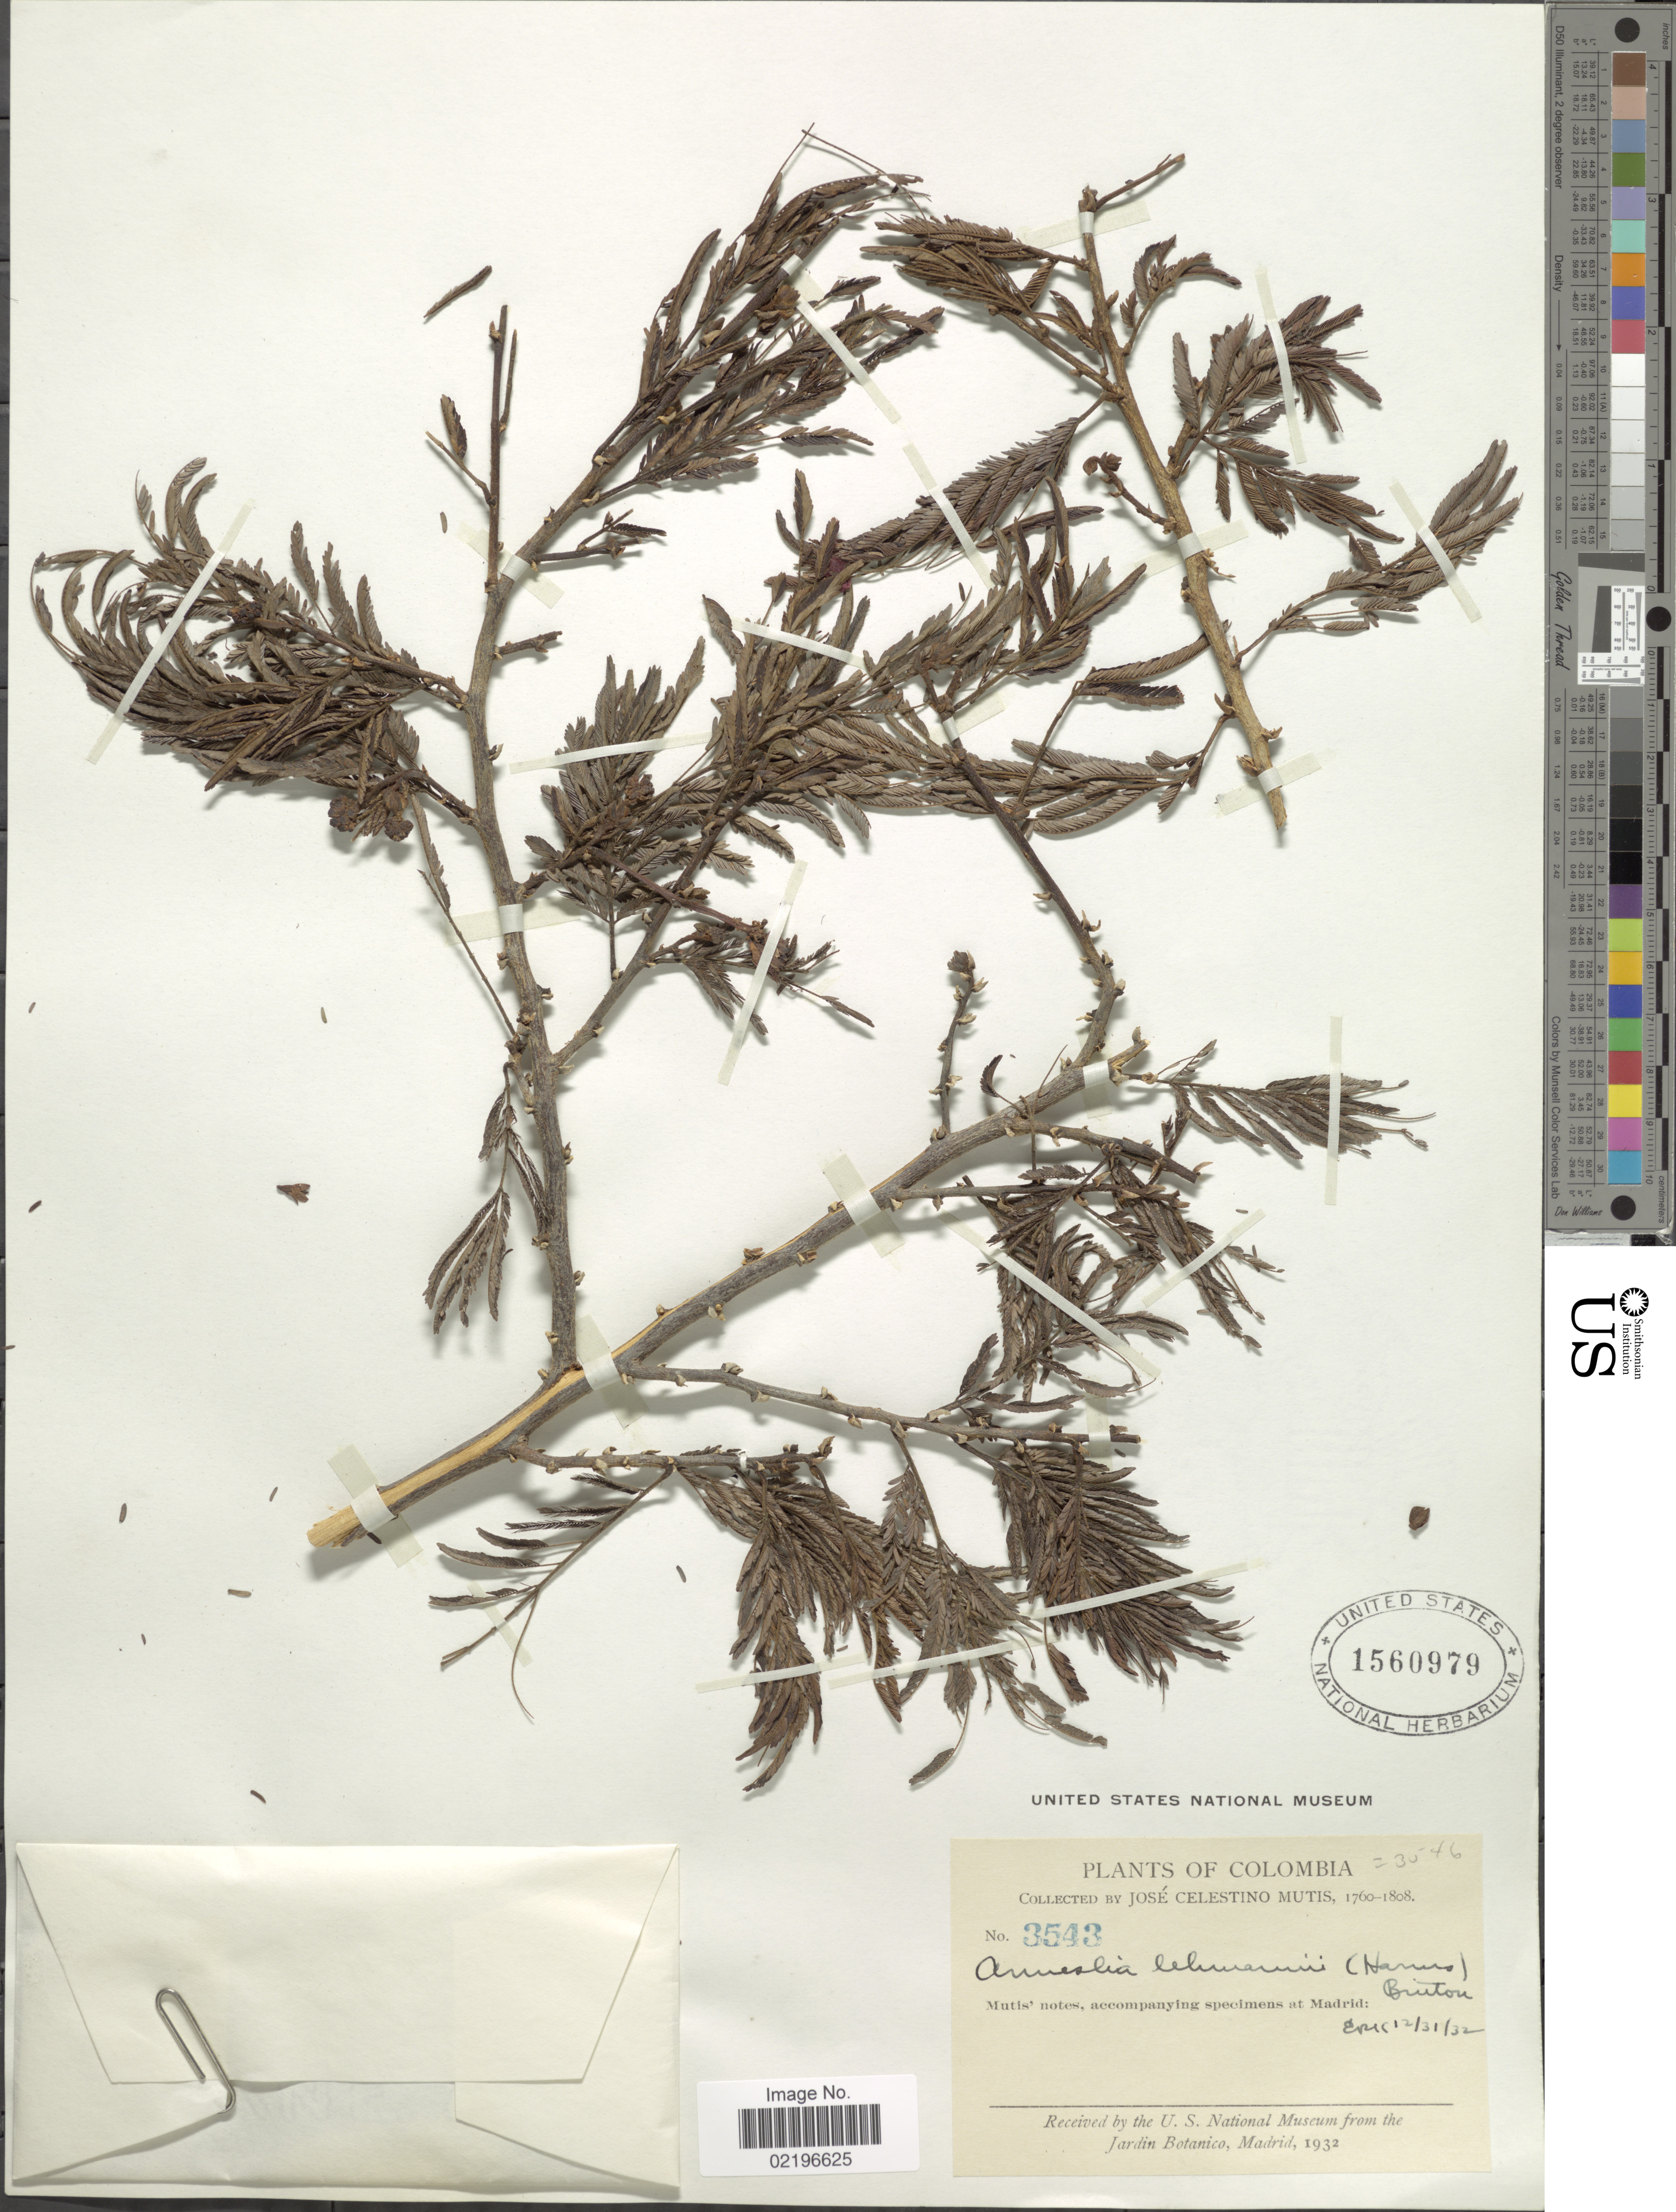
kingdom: Plantae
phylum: Tracheophyta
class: Magnoliopsida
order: Fabales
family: Fabaceae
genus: Calliandra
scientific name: Calliandra pittieri var. pittieri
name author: Standl.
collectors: J. C. B. Mutis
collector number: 3543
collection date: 1760/1808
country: Colombia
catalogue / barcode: US 1560979